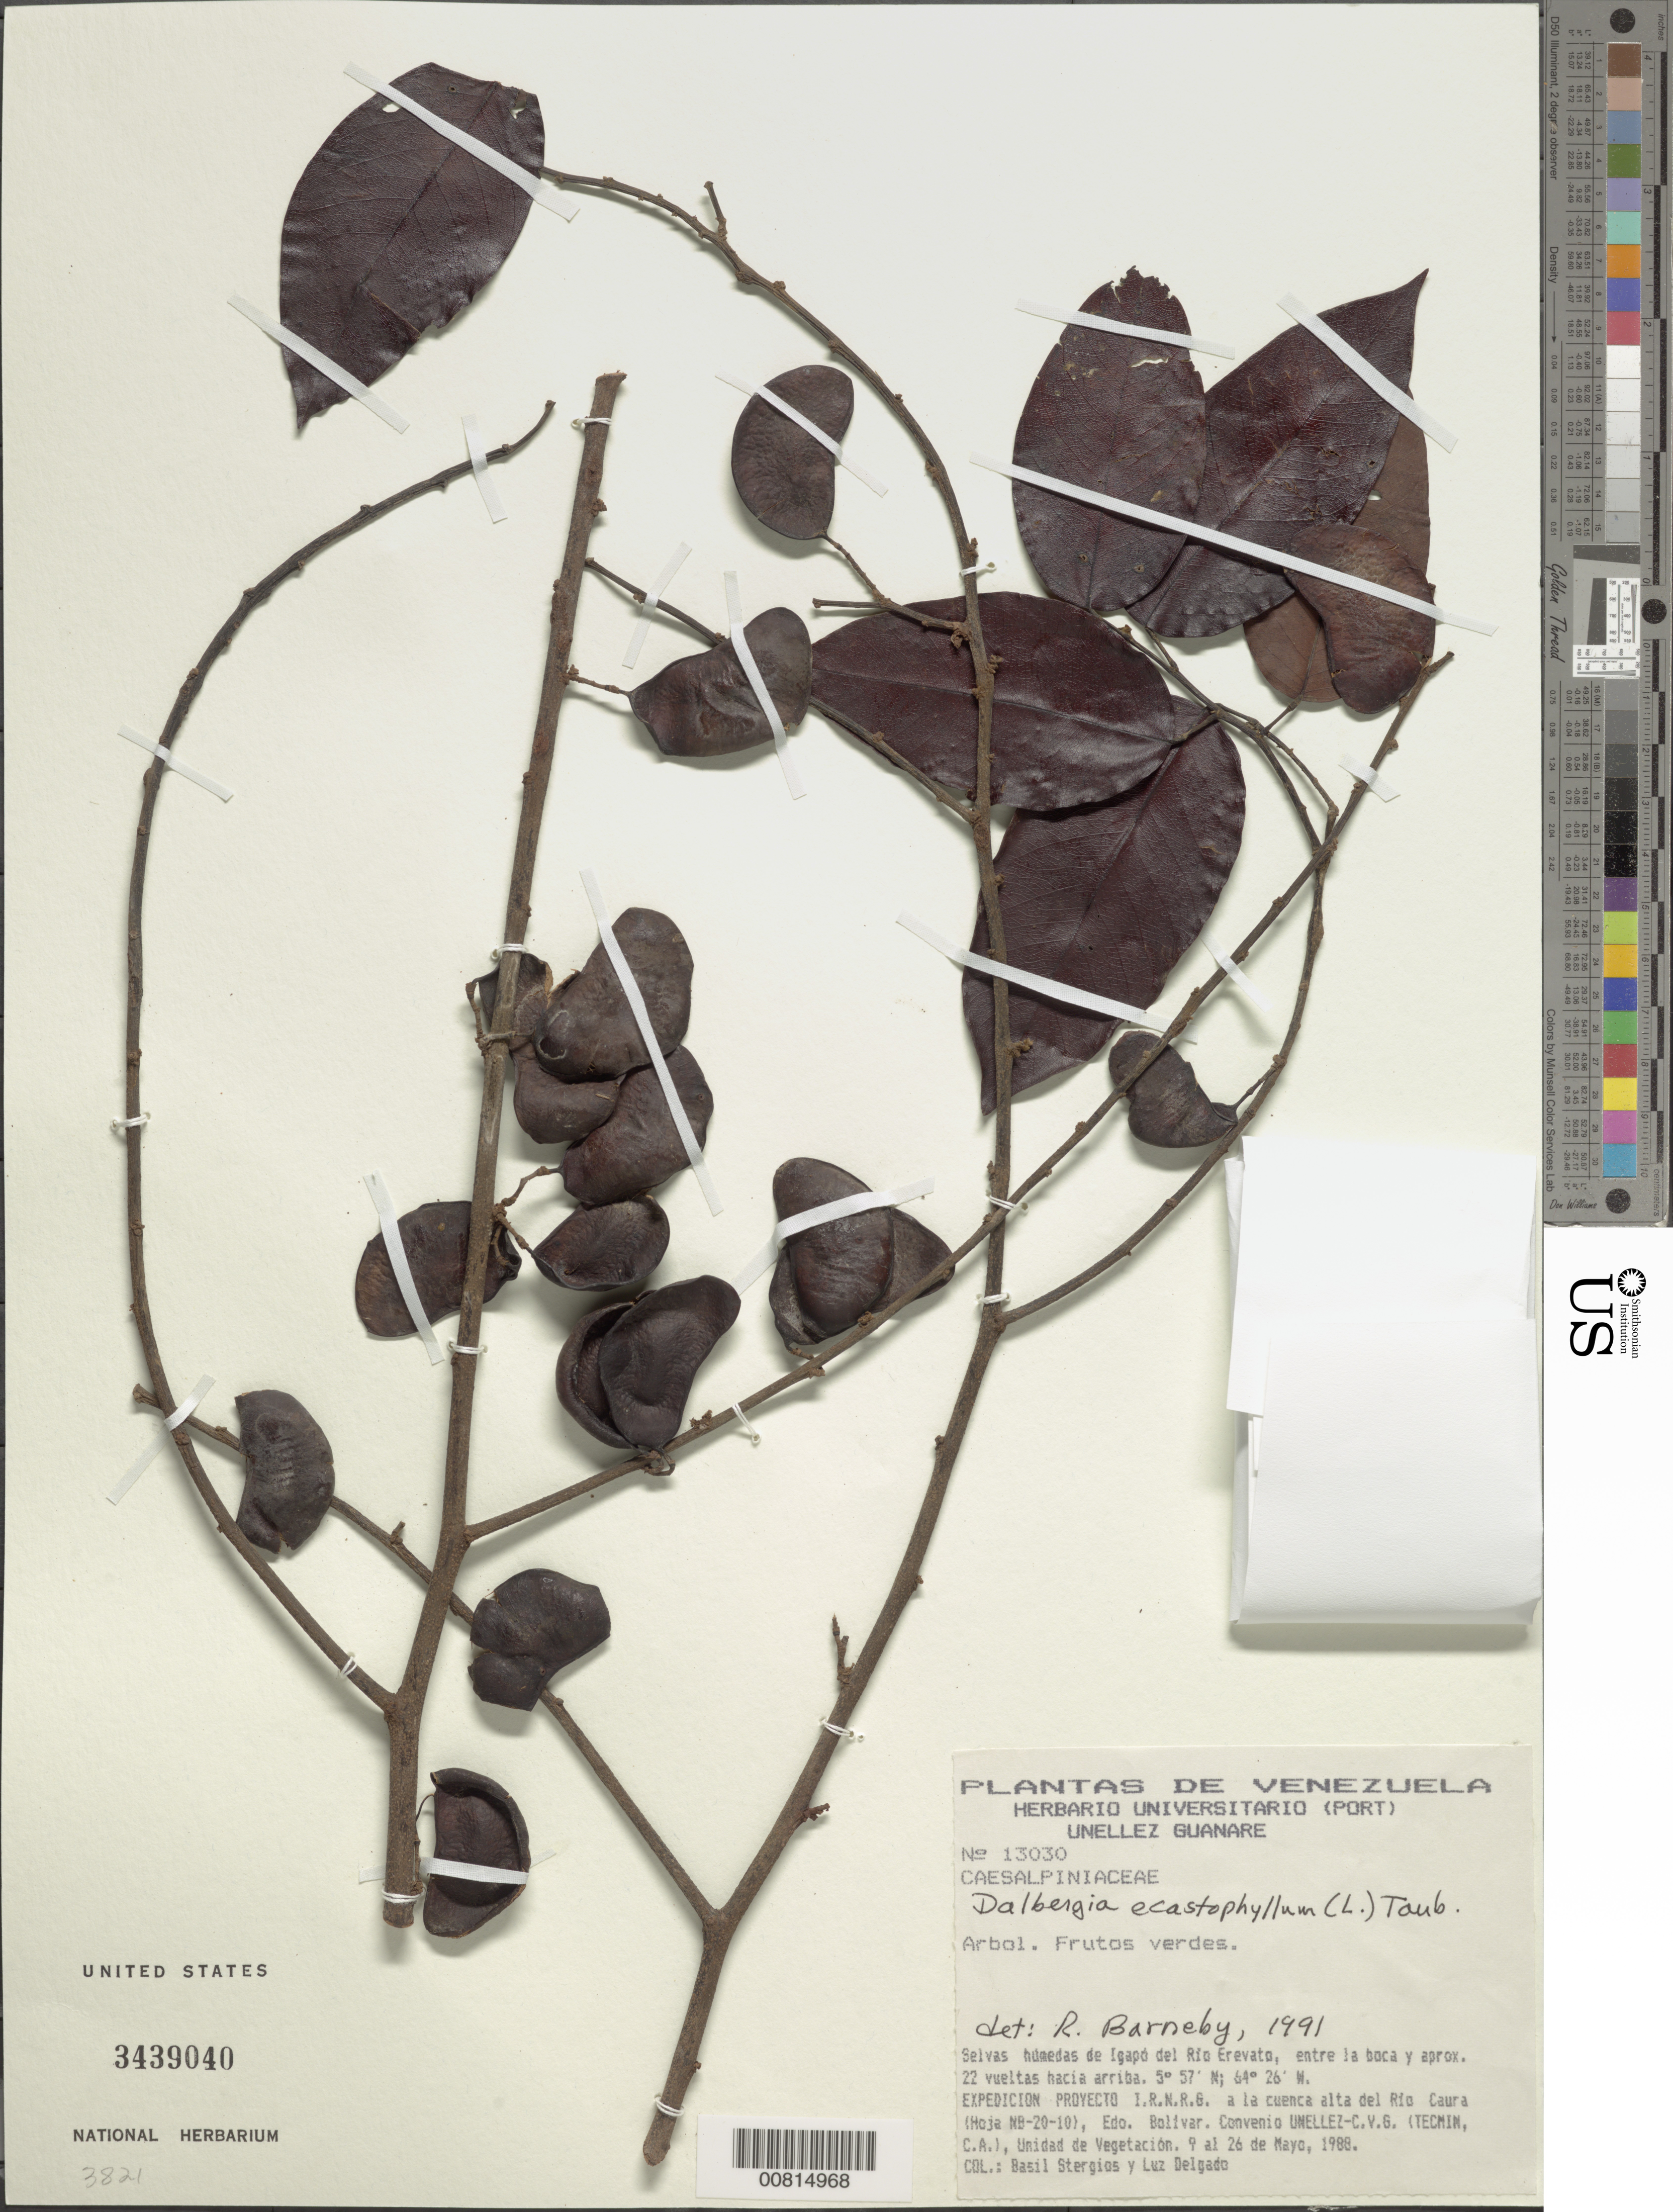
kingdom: Plantae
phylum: Tracheophyta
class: Magnoliopsida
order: Fabales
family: Fabaceae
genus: Dalbergia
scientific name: Dalbergia ecastaphyllum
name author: (L.) Taub.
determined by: Barneby, Rupert C., (NY)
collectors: B. G. Stergios & L. Delgado V.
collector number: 13030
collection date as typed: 9-May-88 to 26-May-88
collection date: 1988-05-09/1988-05-26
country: Venezuela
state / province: Bolívar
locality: Igapó del río Erevato, entre la boca y aprox. 22 vueltas hacia arriba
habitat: Selvas húmedas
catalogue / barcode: US 3439040